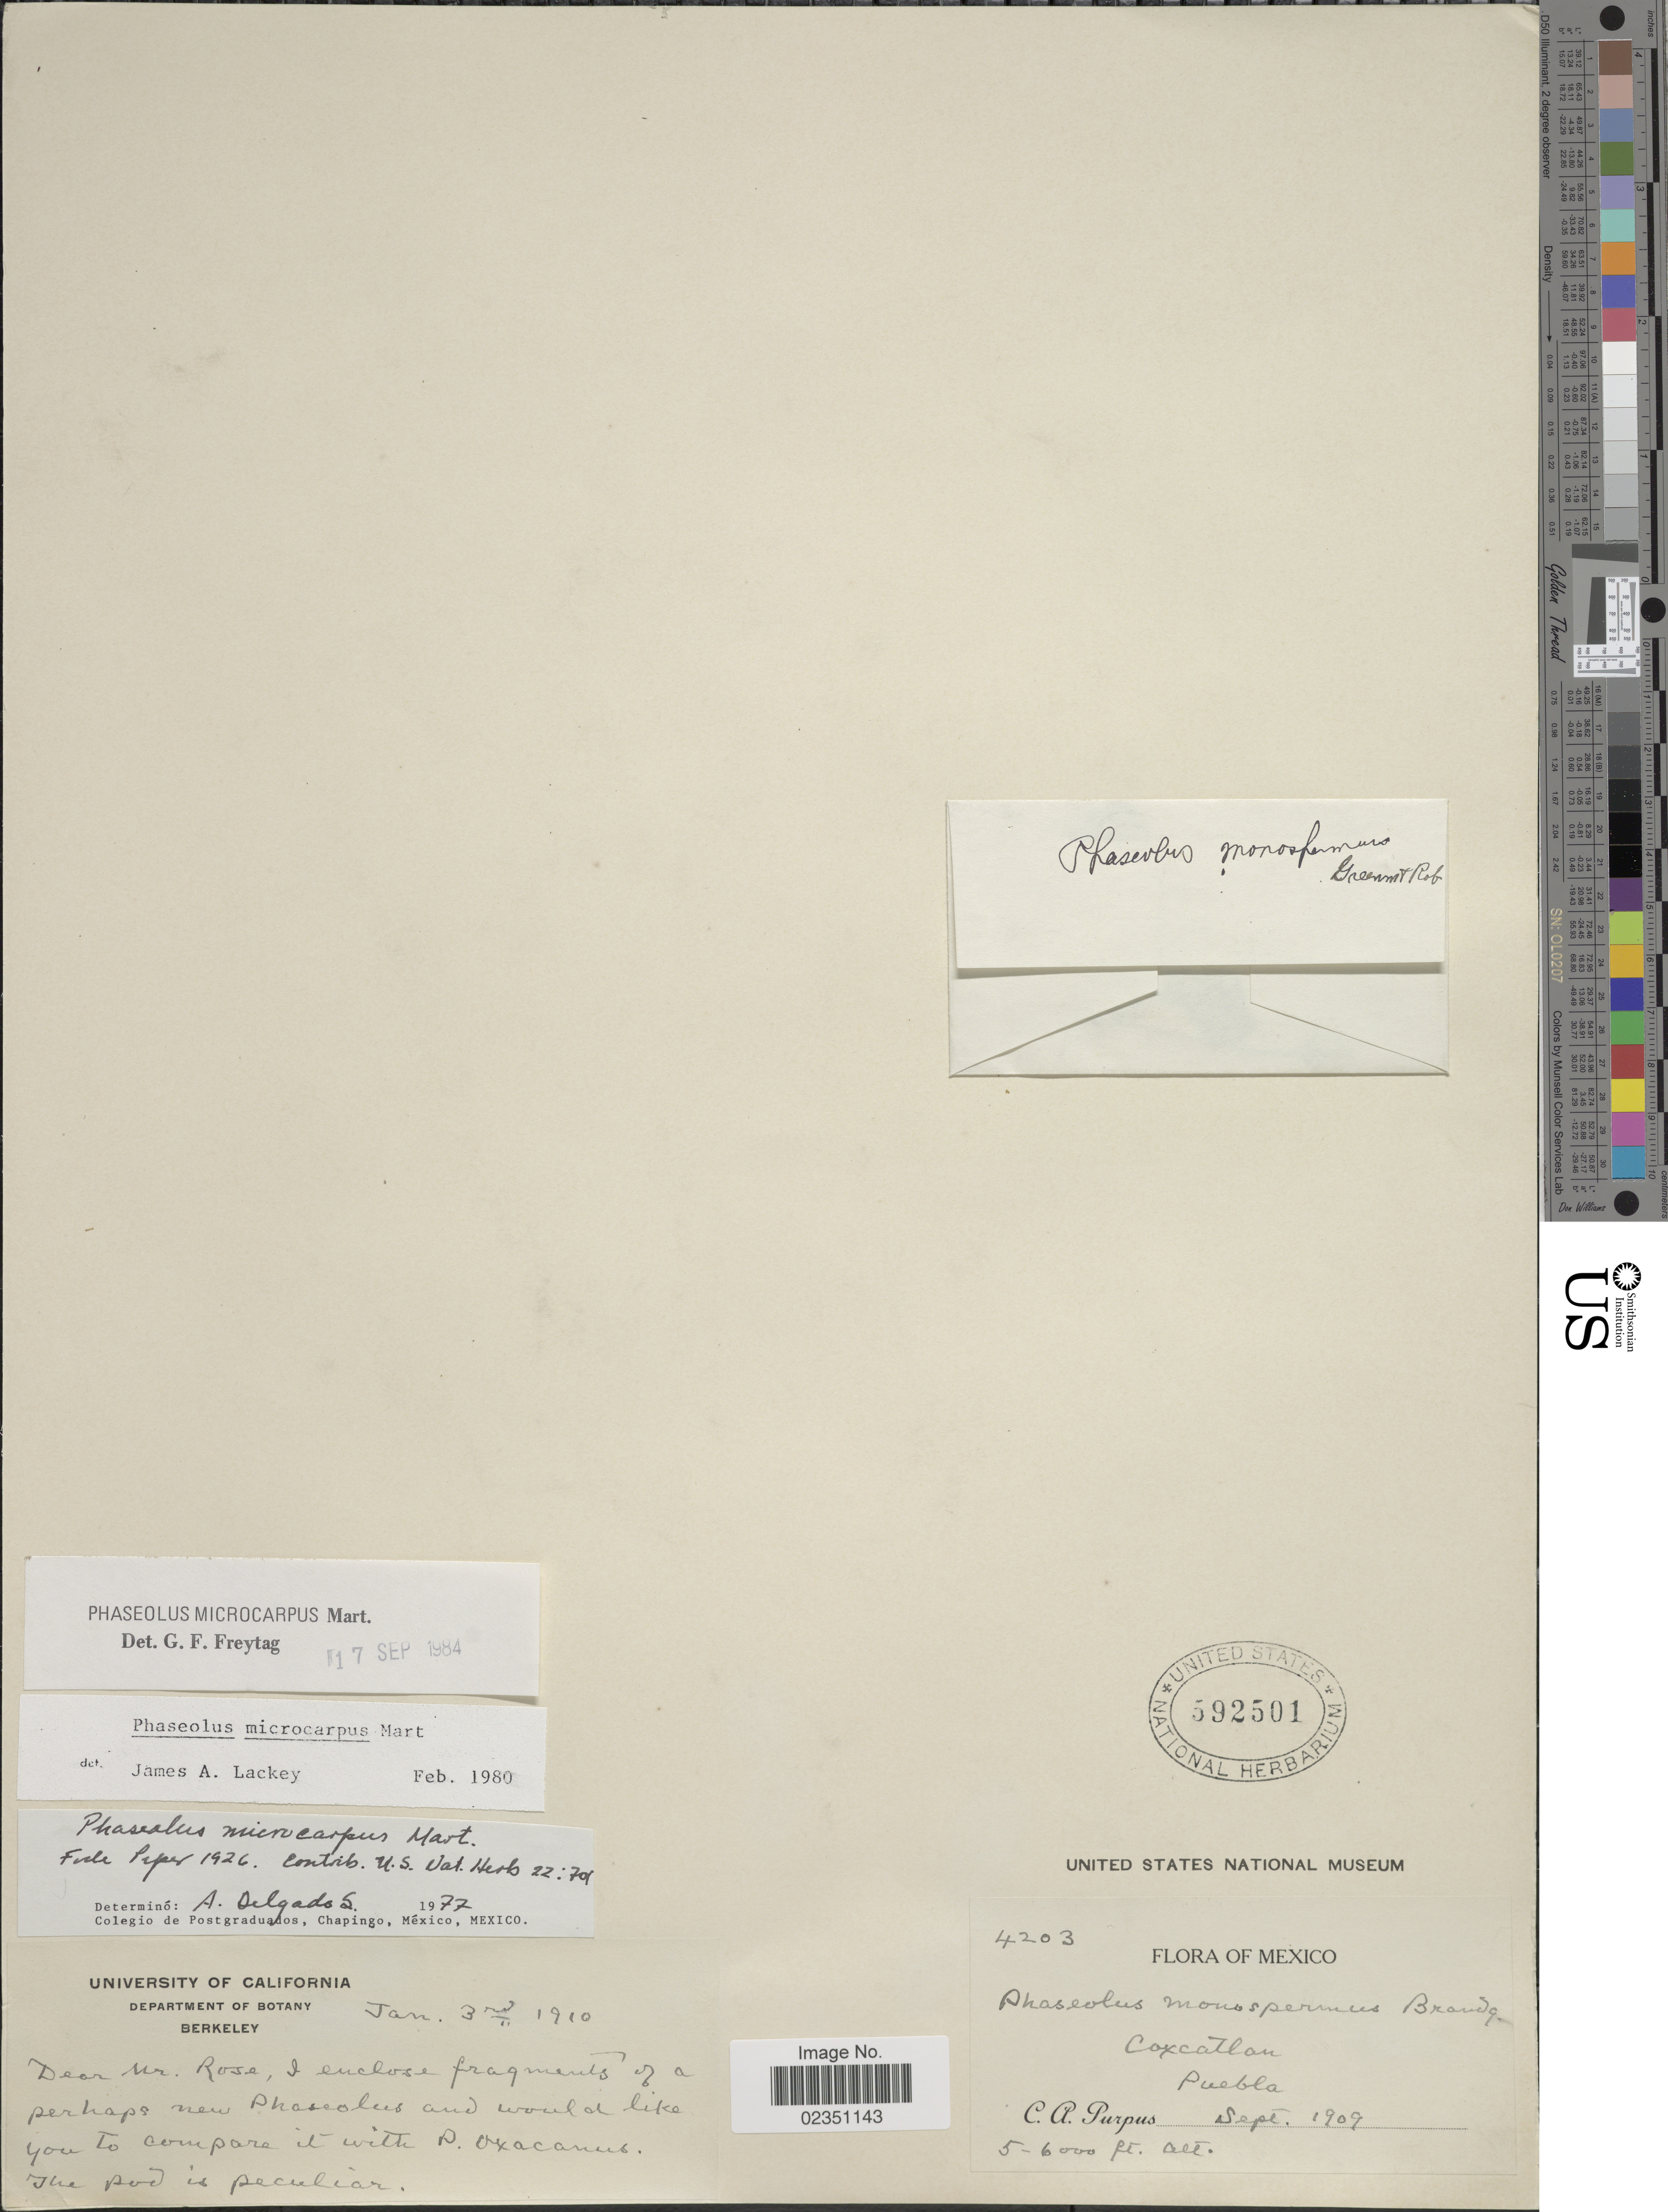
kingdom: Plantae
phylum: Tracheophyta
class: Magnoliopsida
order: Fabales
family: Fabaceae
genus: Phaseolus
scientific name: Phaseolus microcarpus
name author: Mart.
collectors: C. A. Purpus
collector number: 4203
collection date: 1909-09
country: Mexico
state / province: Puebla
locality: Coxcatlan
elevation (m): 1524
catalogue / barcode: US 592501